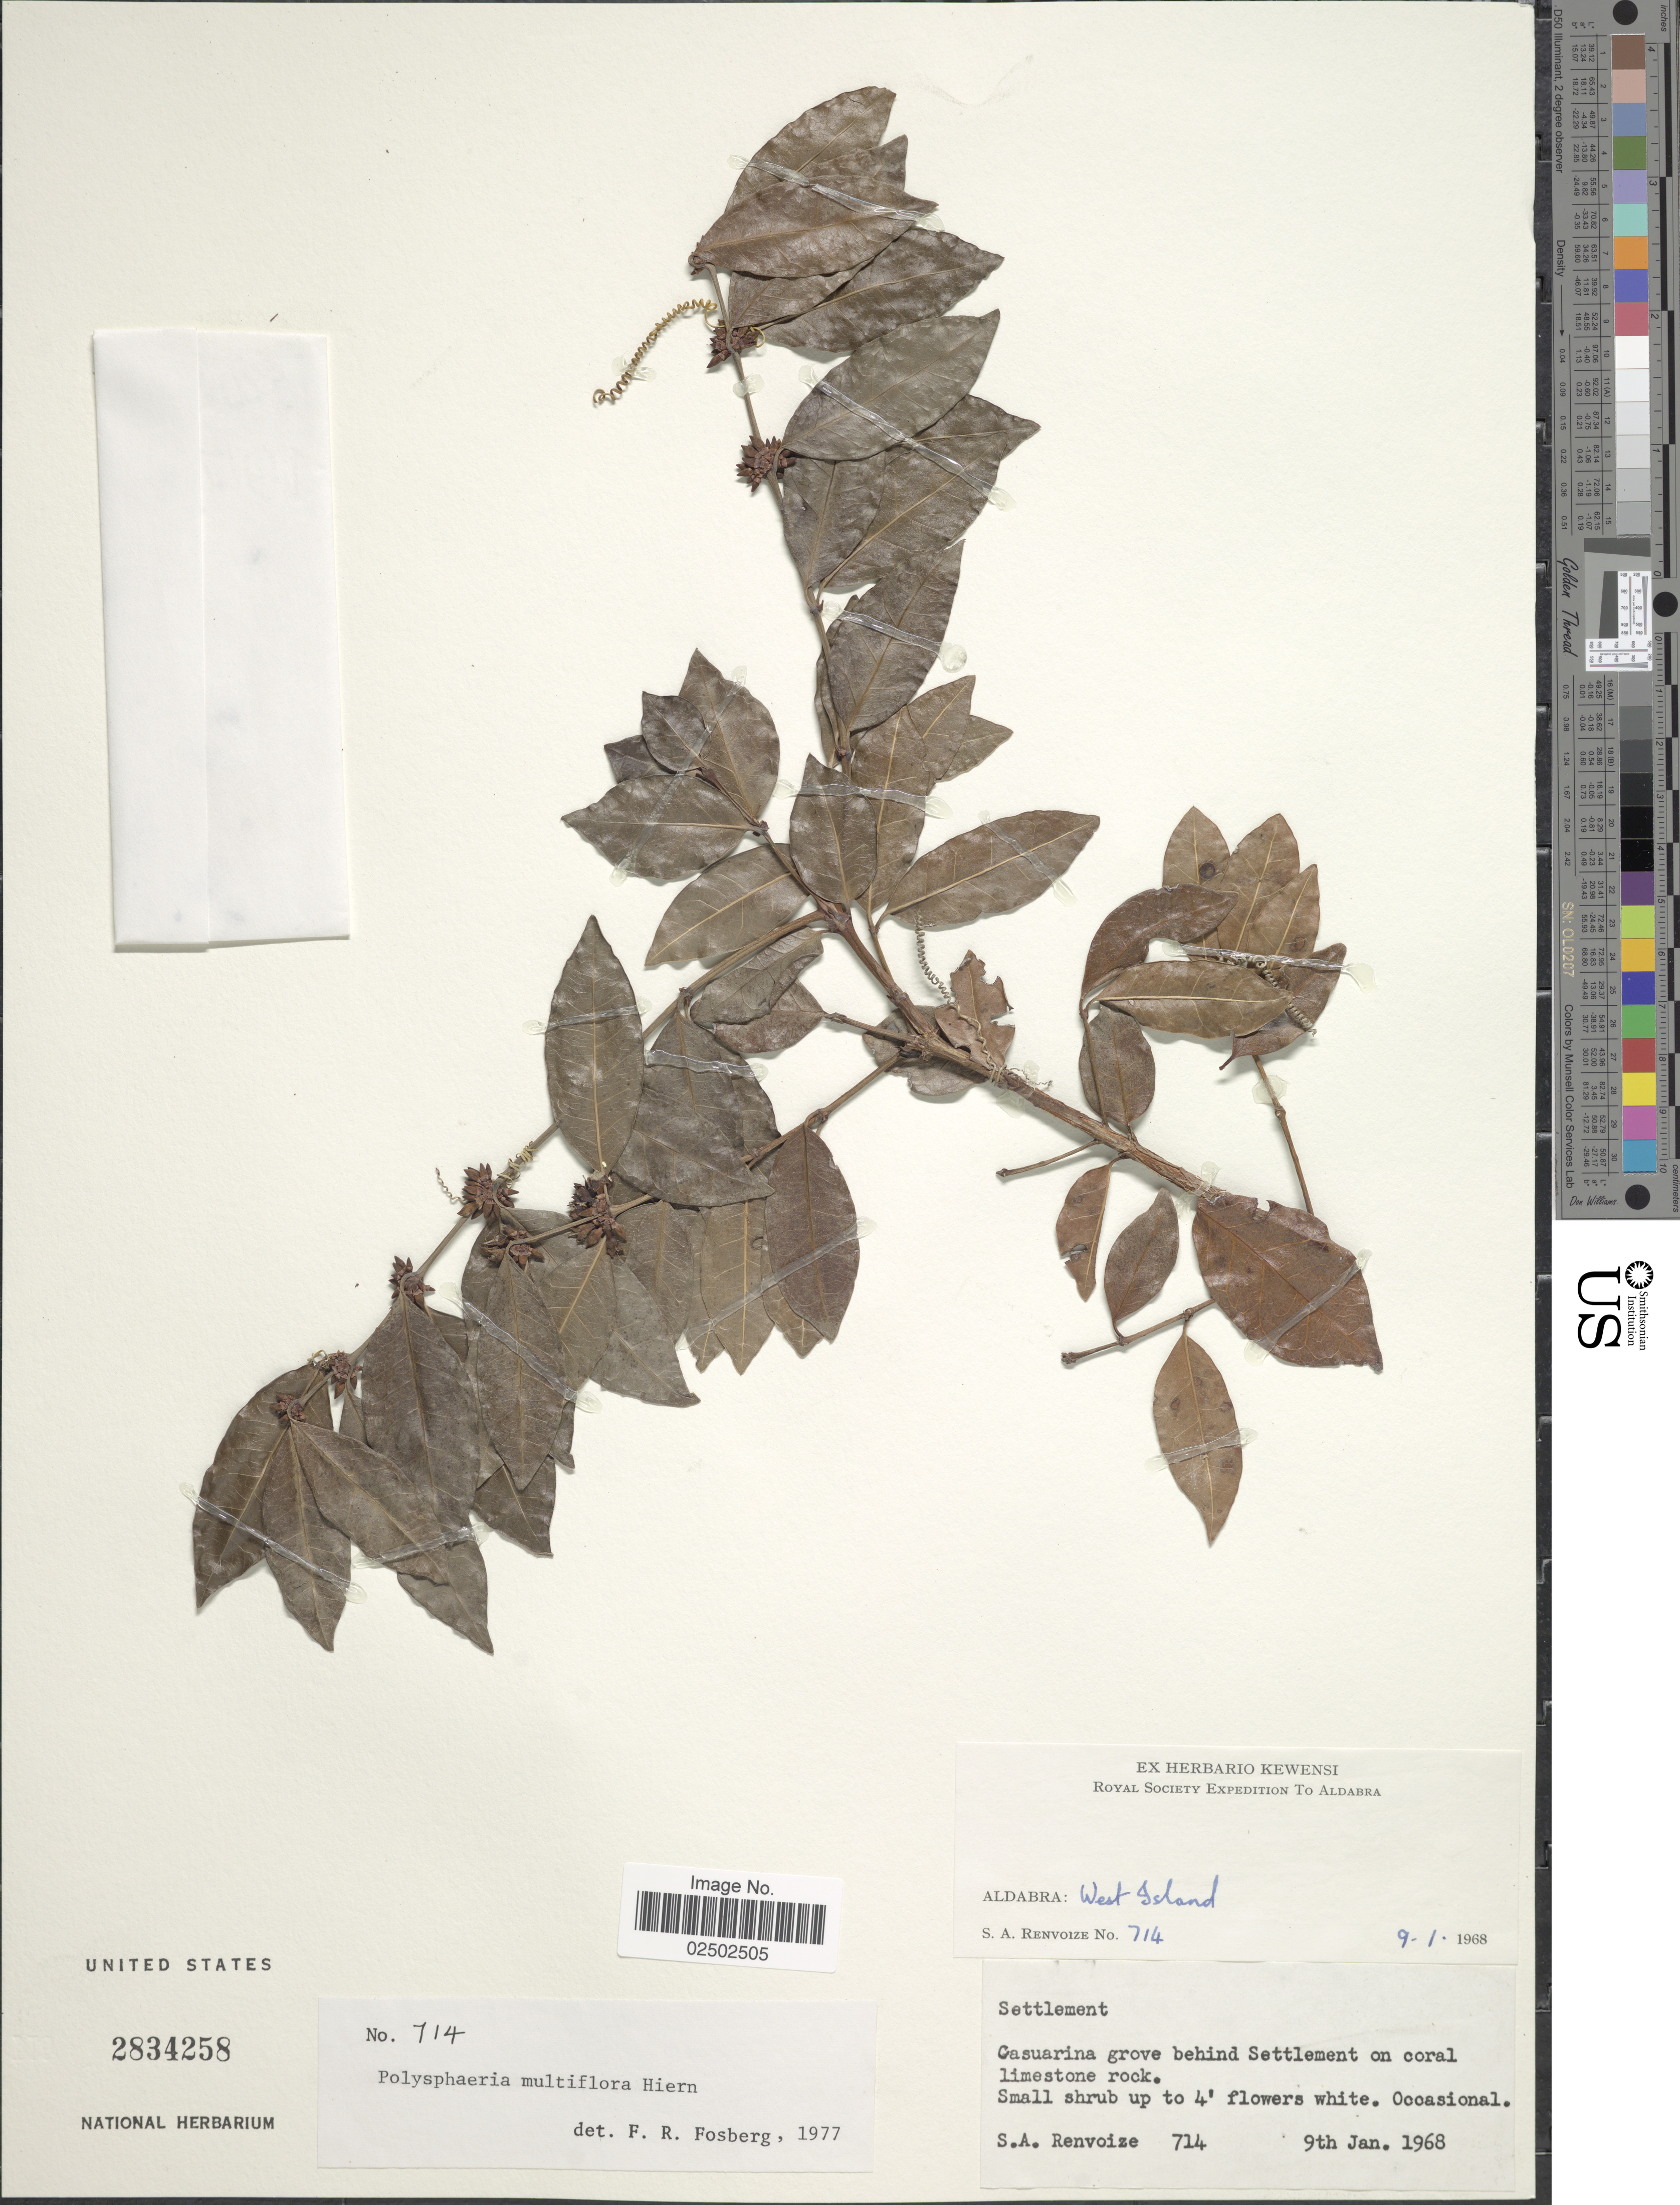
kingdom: Plantae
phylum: Tracheophyta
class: Magnoliopsida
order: Gentianales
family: Rubiaceae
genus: Polysphaeria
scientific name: Polysphaeria multiflora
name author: Hiern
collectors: S. A. Renvoize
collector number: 714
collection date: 1968-01-09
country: Seychelles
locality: Aldabra: West Island. Casuarina grove behind Settlement on coral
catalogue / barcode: US 2834258